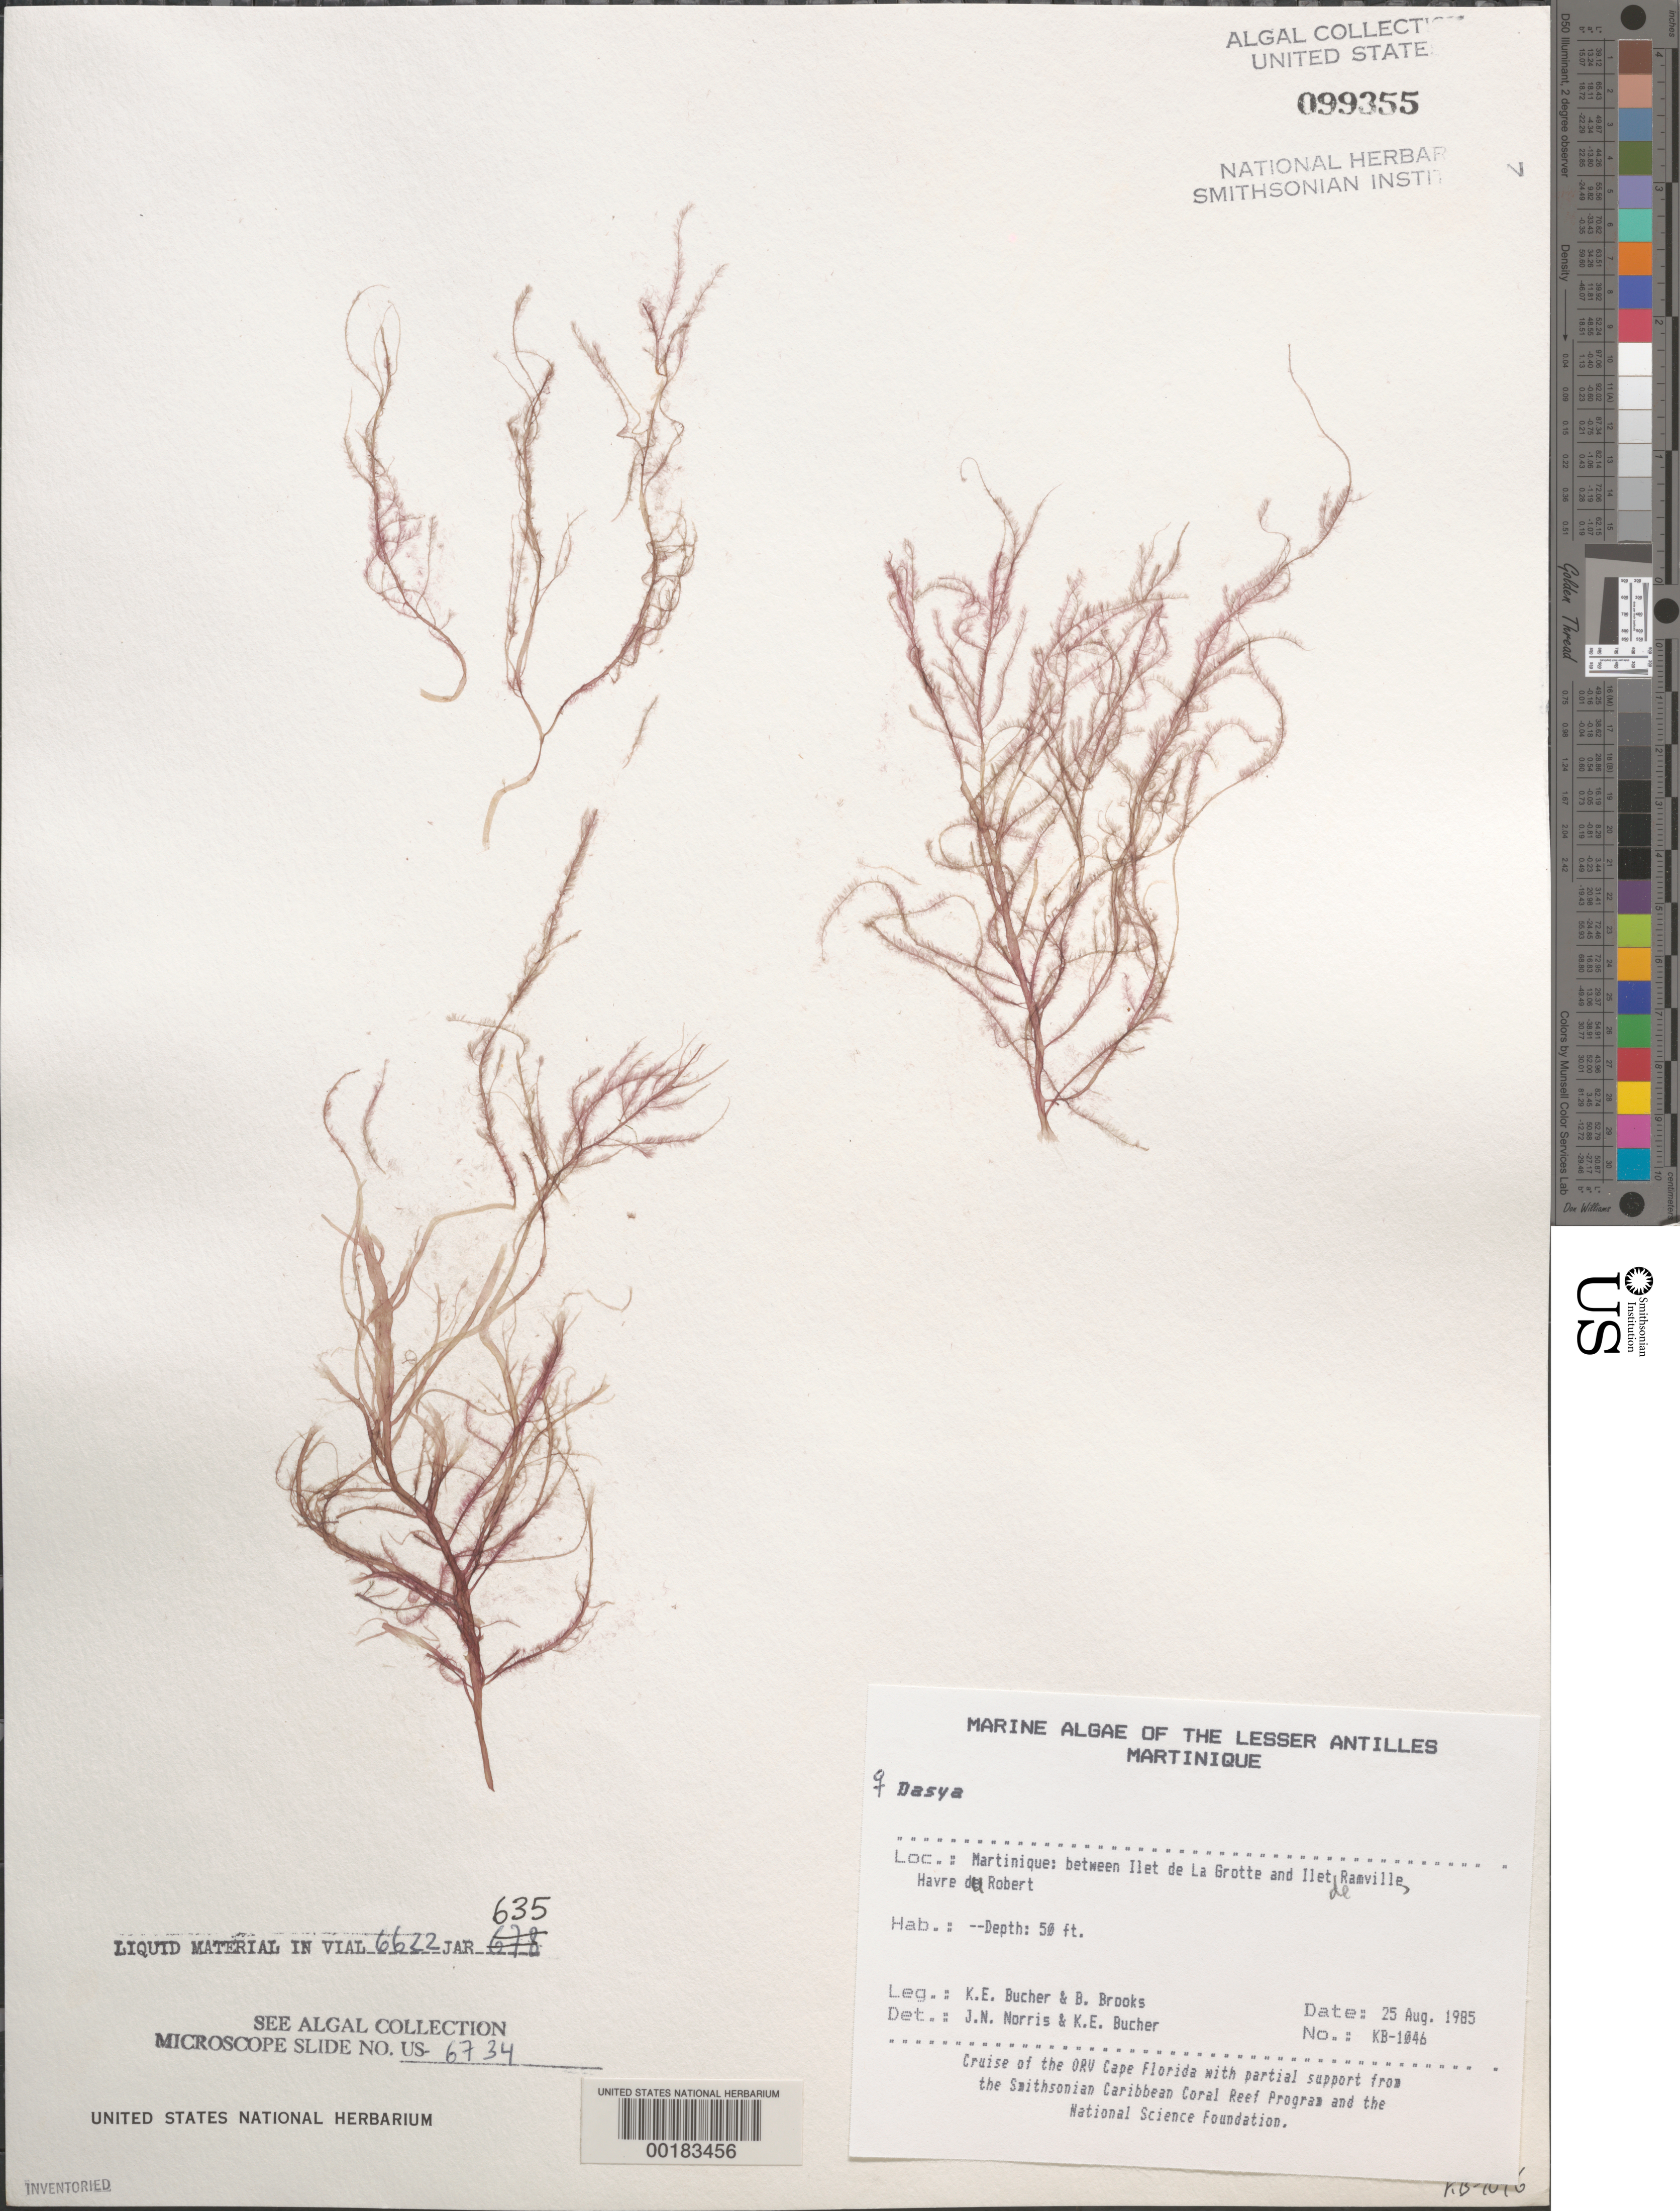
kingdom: Plantae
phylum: Rhodophyta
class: Florideophyceae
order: Ceramiales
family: Dasyaceae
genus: Dasya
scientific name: Dasya sp.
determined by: Norris, J. N.; Bucher, K. E.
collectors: K. E. Bucher & B. Brooks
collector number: Kb-1046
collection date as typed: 25 Aug 1985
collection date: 1985-08-25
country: Martinique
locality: Between Ilet de la Grotte and Ilet de Ramville, Havre du Robert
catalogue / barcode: US 99355